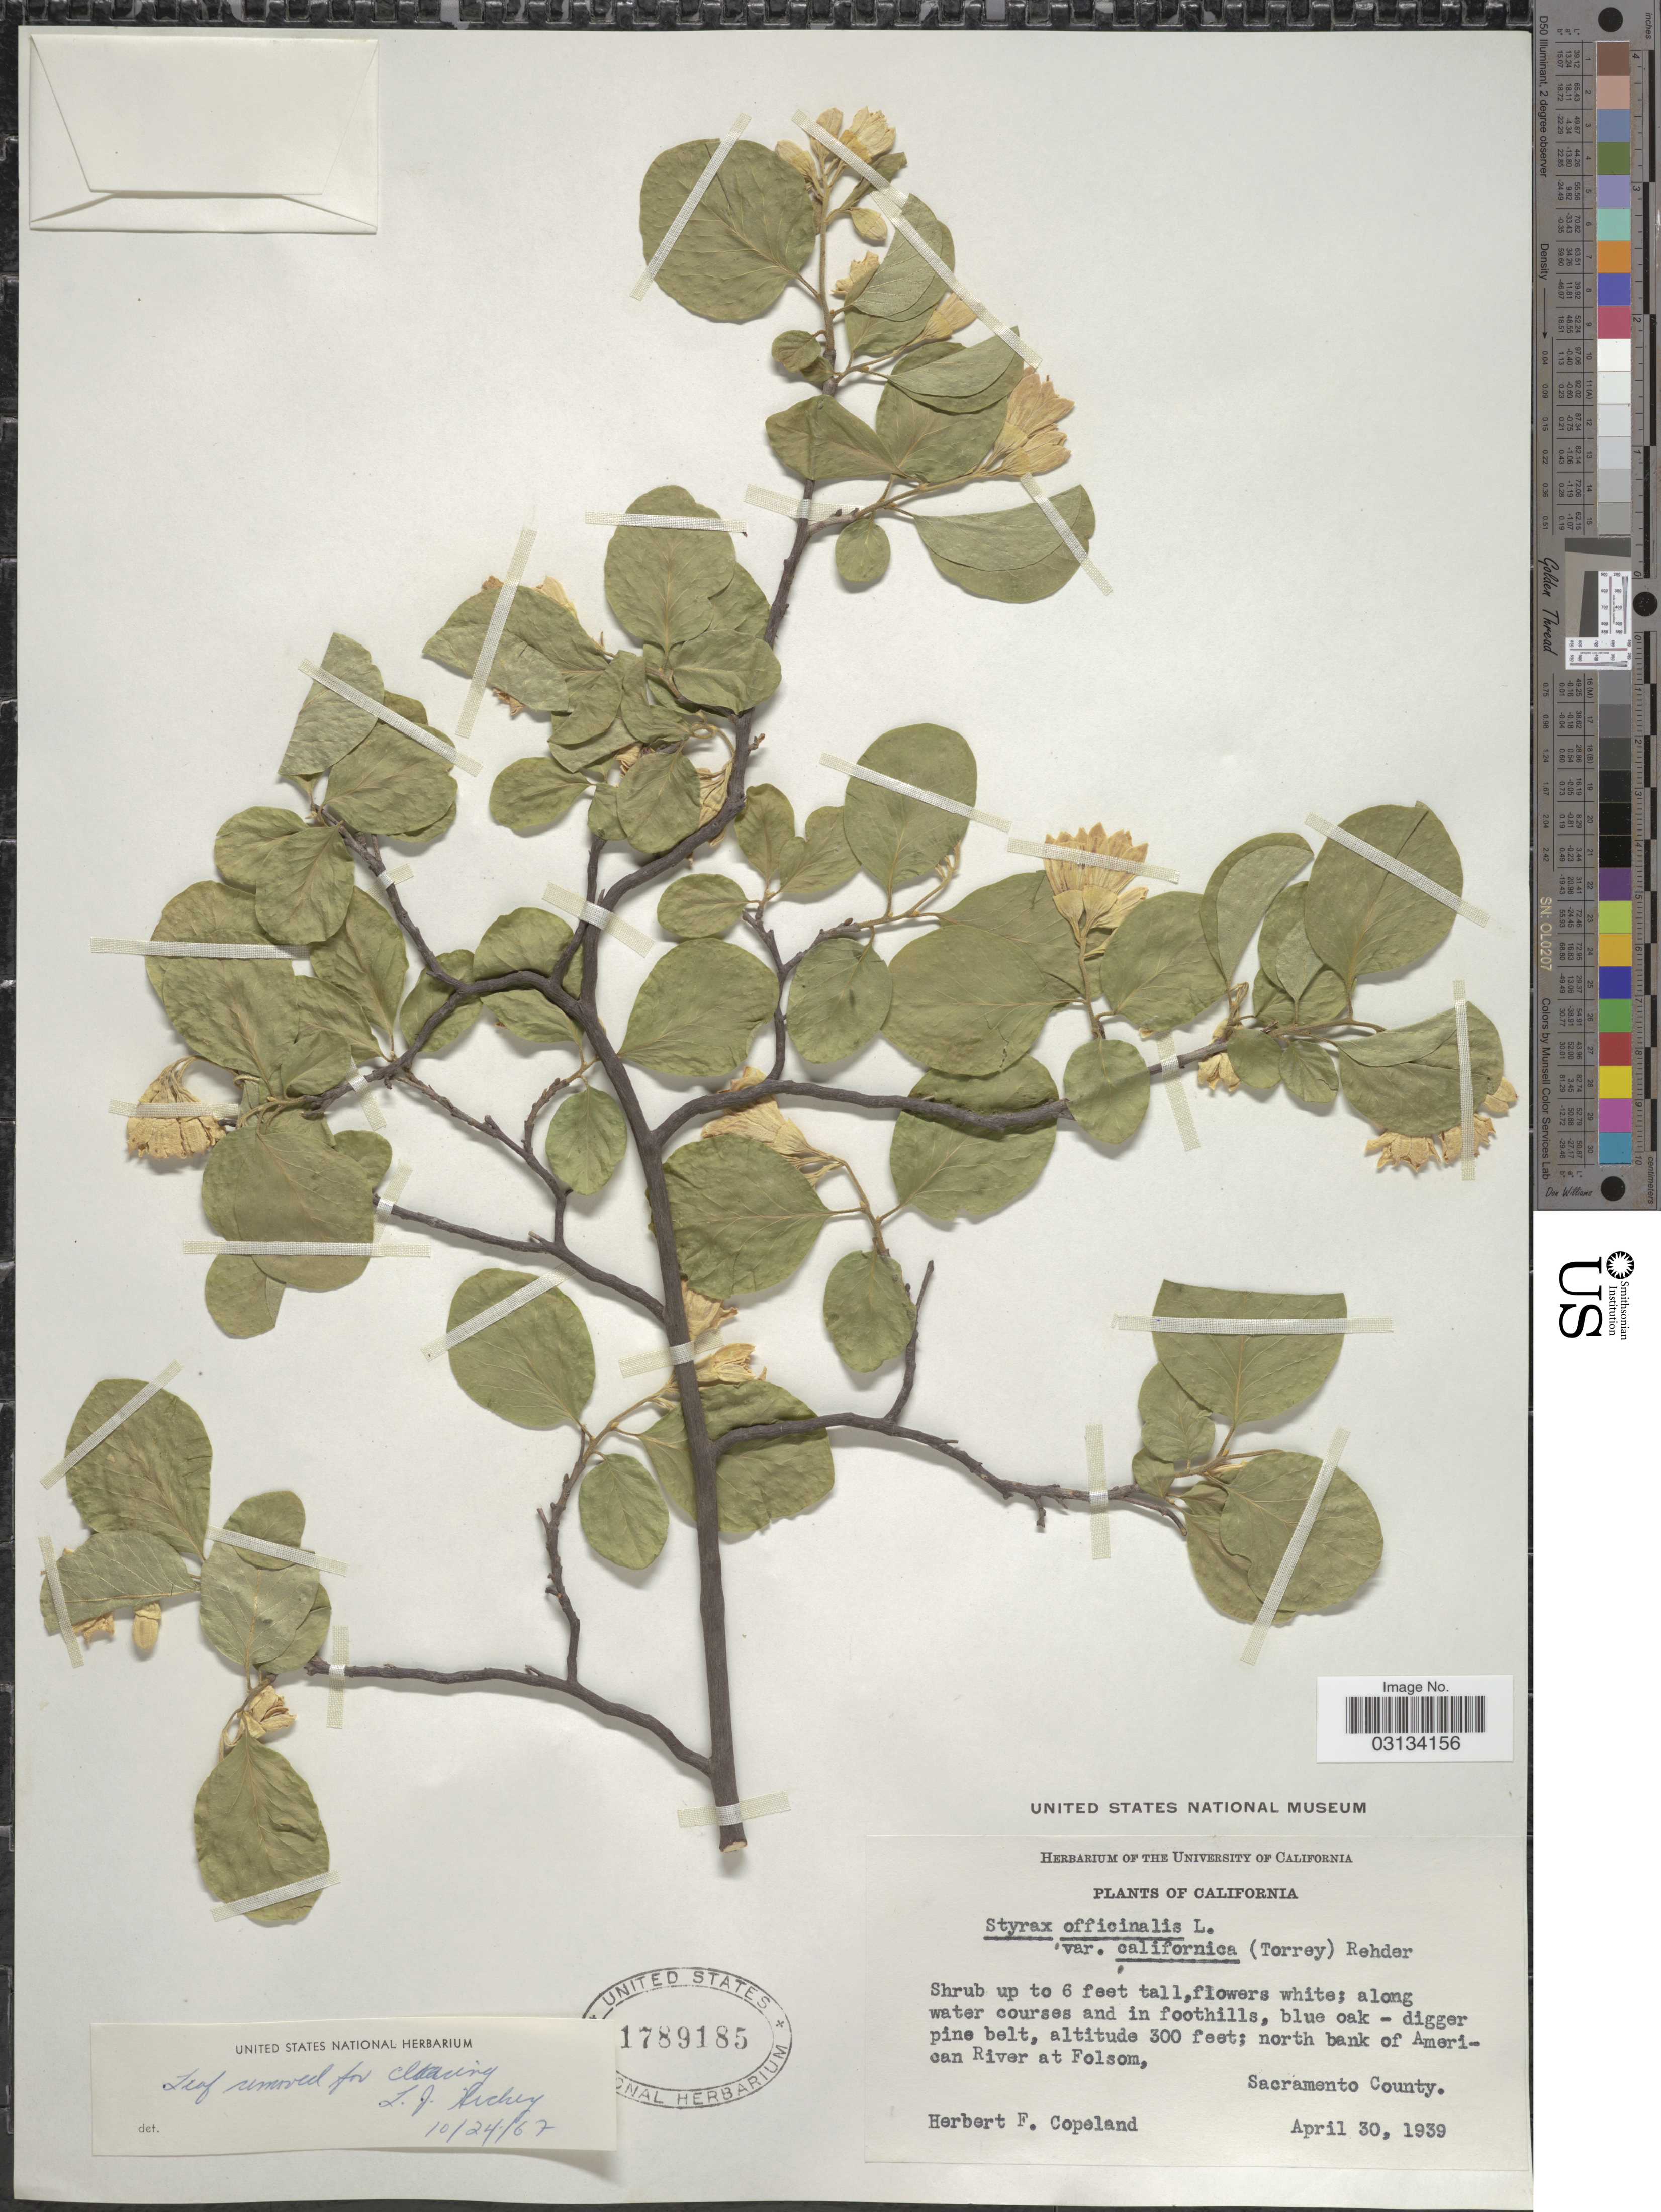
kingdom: Plantae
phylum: Tracheophyta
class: Magnoliopsida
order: Ericales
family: Styracaceae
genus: Styrax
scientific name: Styrax californicus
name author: Torr.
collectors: H. F. Copeland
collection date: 1939-04-30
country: United States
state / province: California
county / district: Sacramento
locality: North bank of American River at Folsom, Sacramento County.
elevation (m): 91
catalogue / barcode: US 1789185